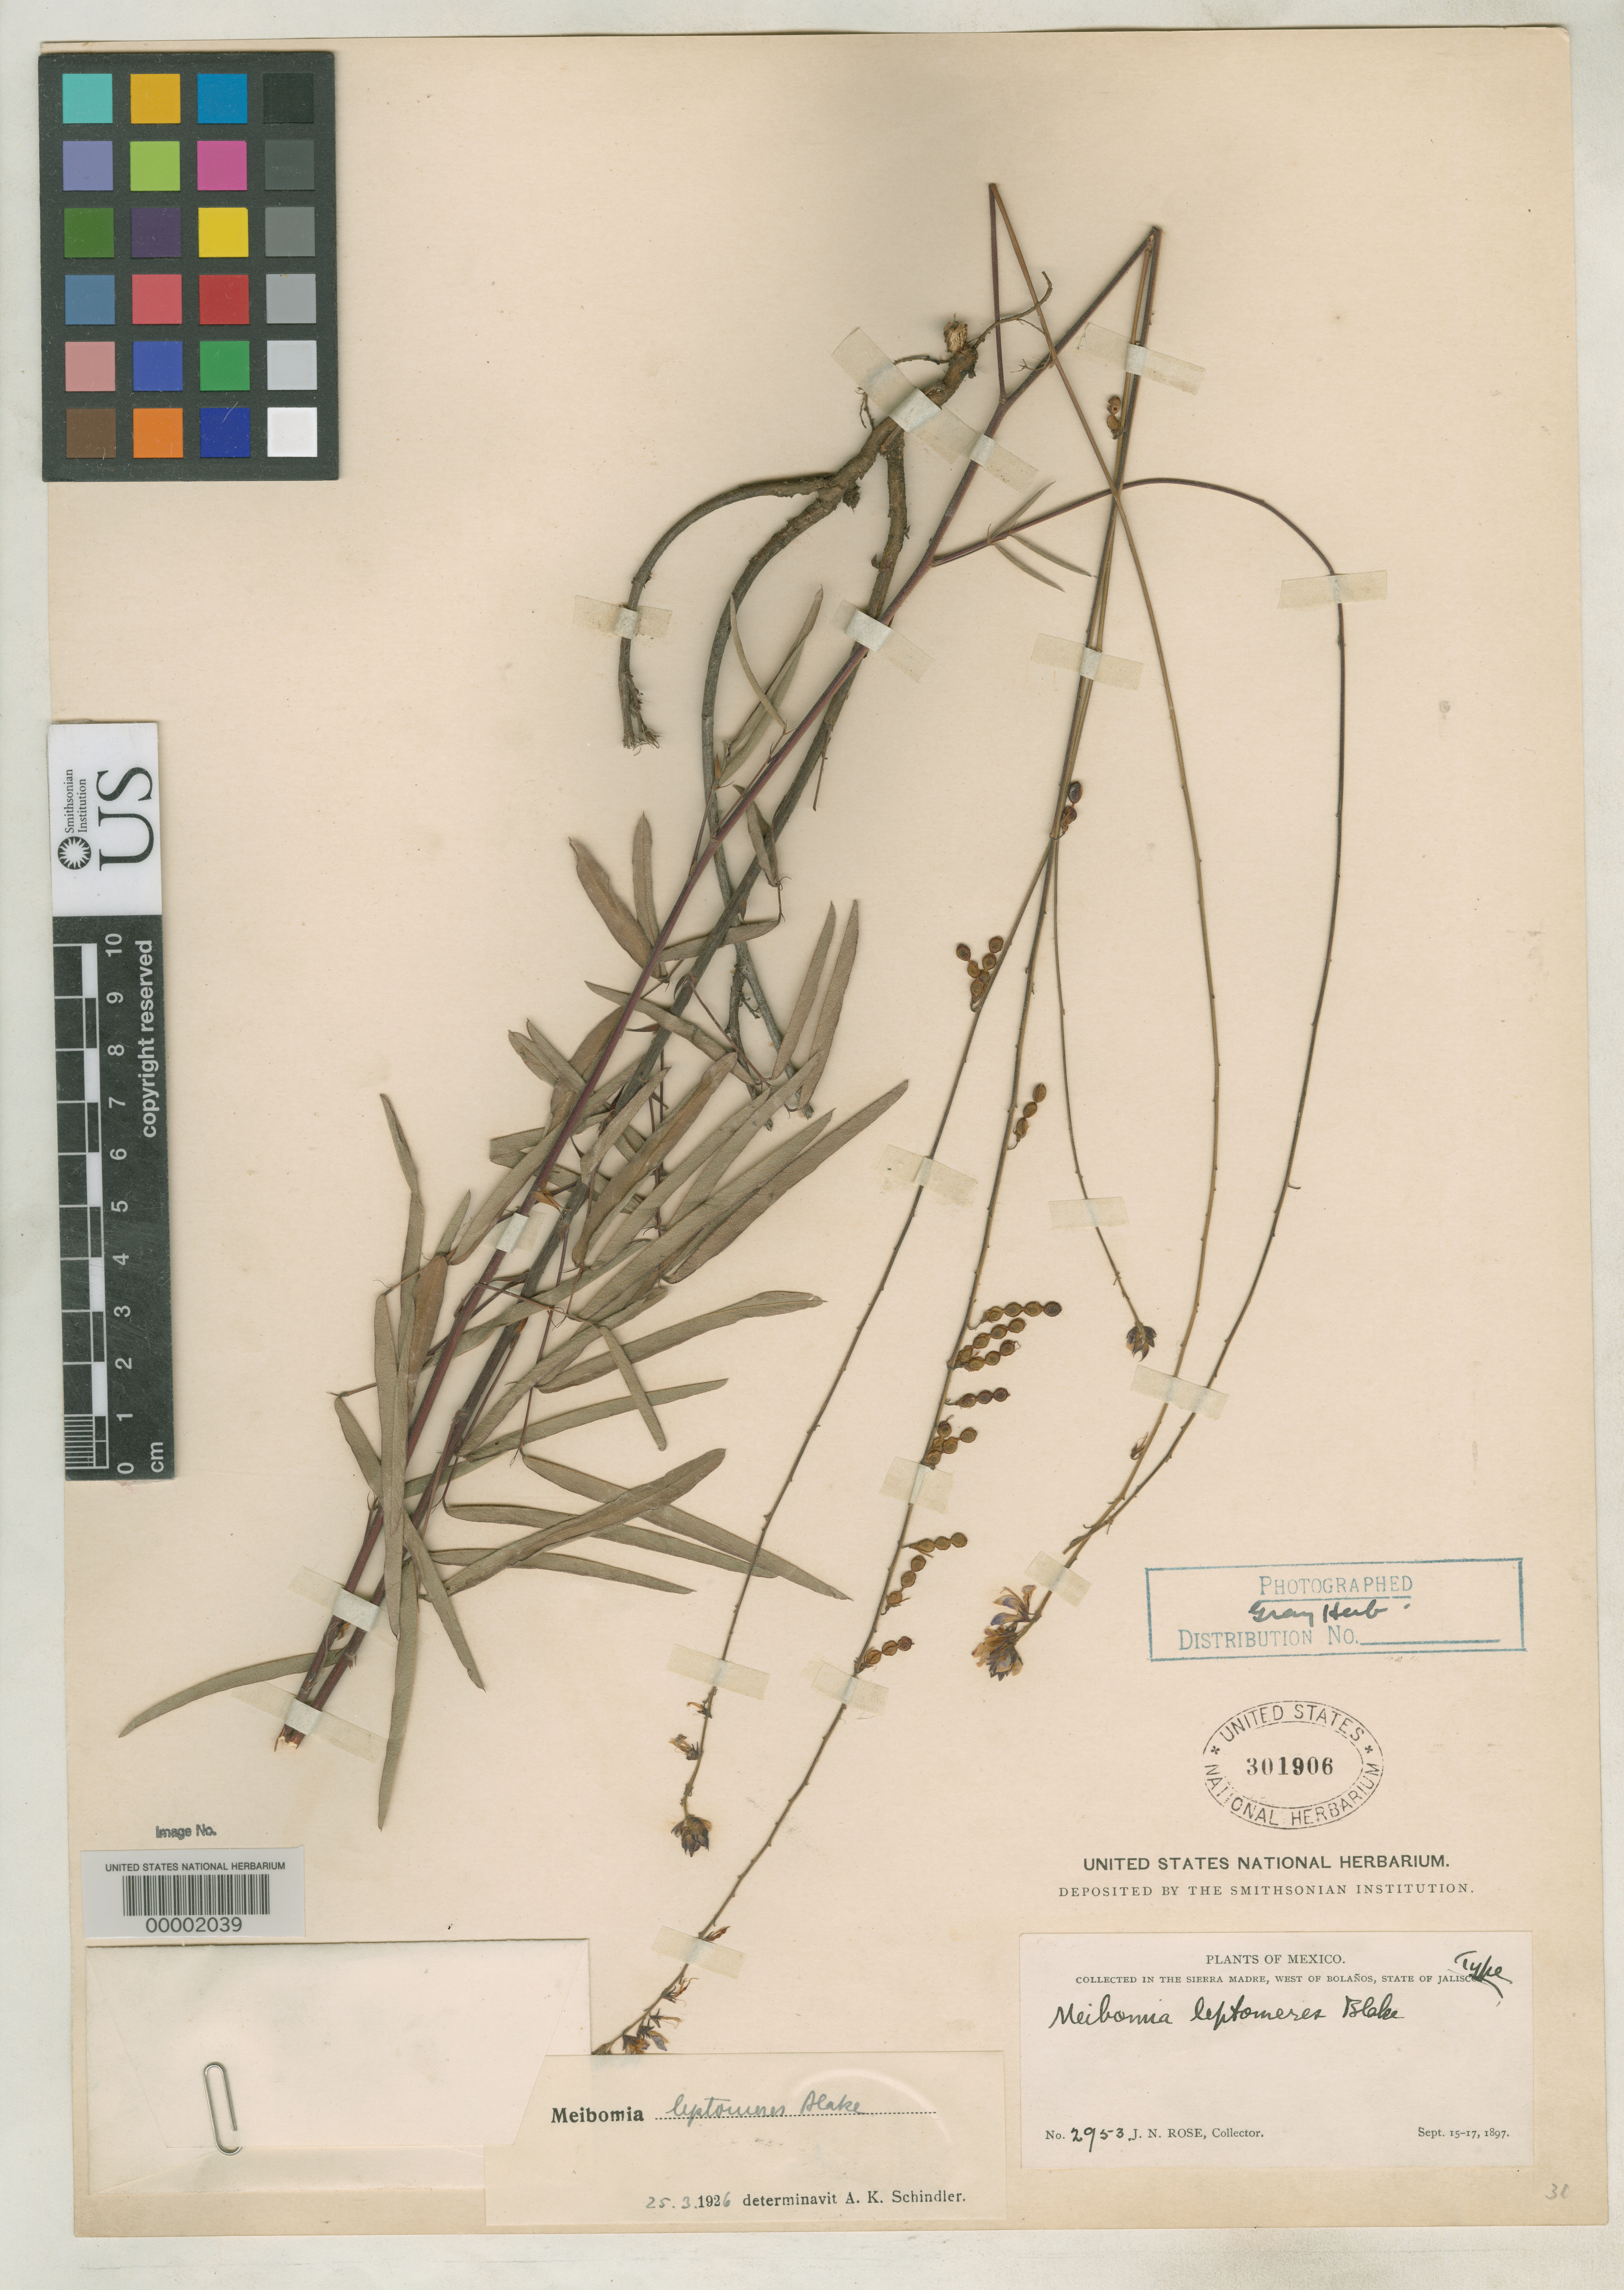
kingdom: Plantae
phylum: Tracheophyta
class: Magnoliopsida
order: Fabales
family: Fabaceae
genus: Meibomia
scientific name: Meibomia leptomeres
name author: S.F. Blake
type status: Holotype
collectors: J. N. Rose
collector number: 2953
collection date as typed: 15 Sep 1897 to 17 Sep 1897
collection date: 1897-09-15/1897-09-17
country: Mexico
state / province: Jalisco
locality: Sierra Madre, W of Bolanos.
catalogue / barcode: US 301906